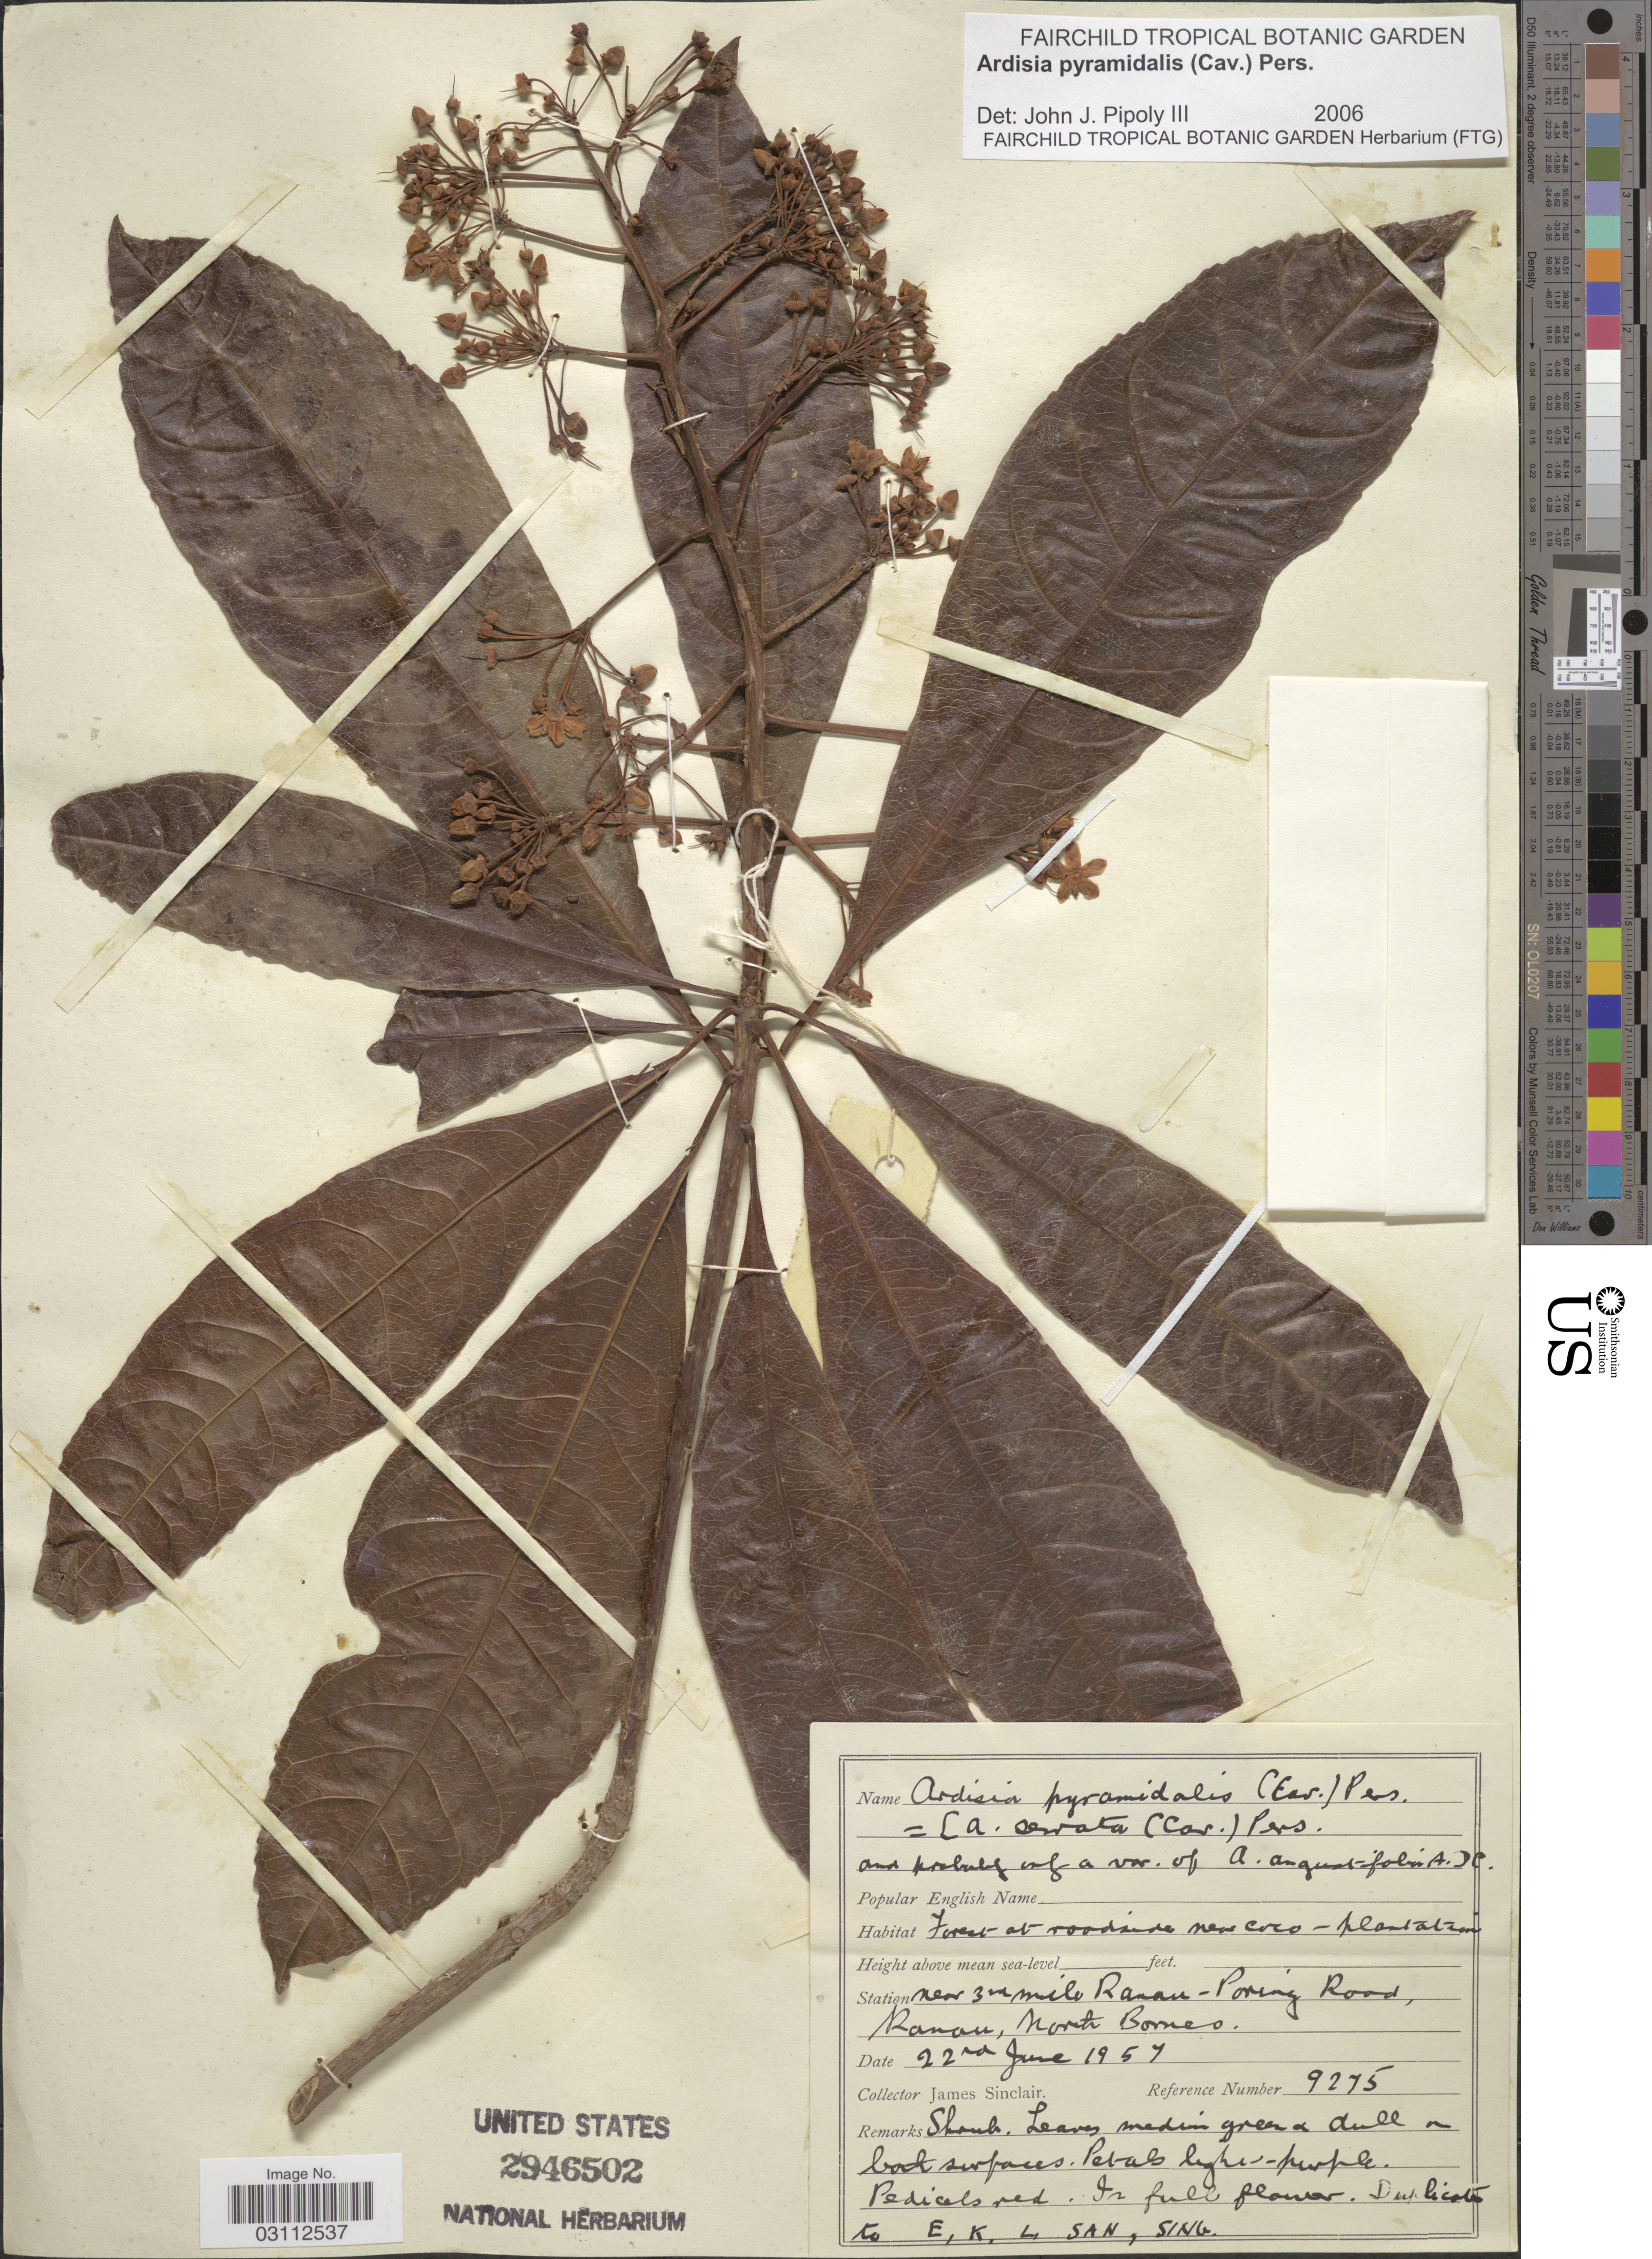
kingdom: Plantae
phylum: Tracheophyta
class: Magnoliopsida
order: Ericales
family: Primulaceae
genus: Ardisia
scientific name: Ardisia pyramidalis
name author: (Cav.) Pers.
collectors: J. Sinclair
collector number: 9275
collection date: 1957-06-22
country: Malaysia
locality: Station near 3rd mile Ranau-Poring Road, Ranau, North Borneo.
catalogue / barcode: US 2946502